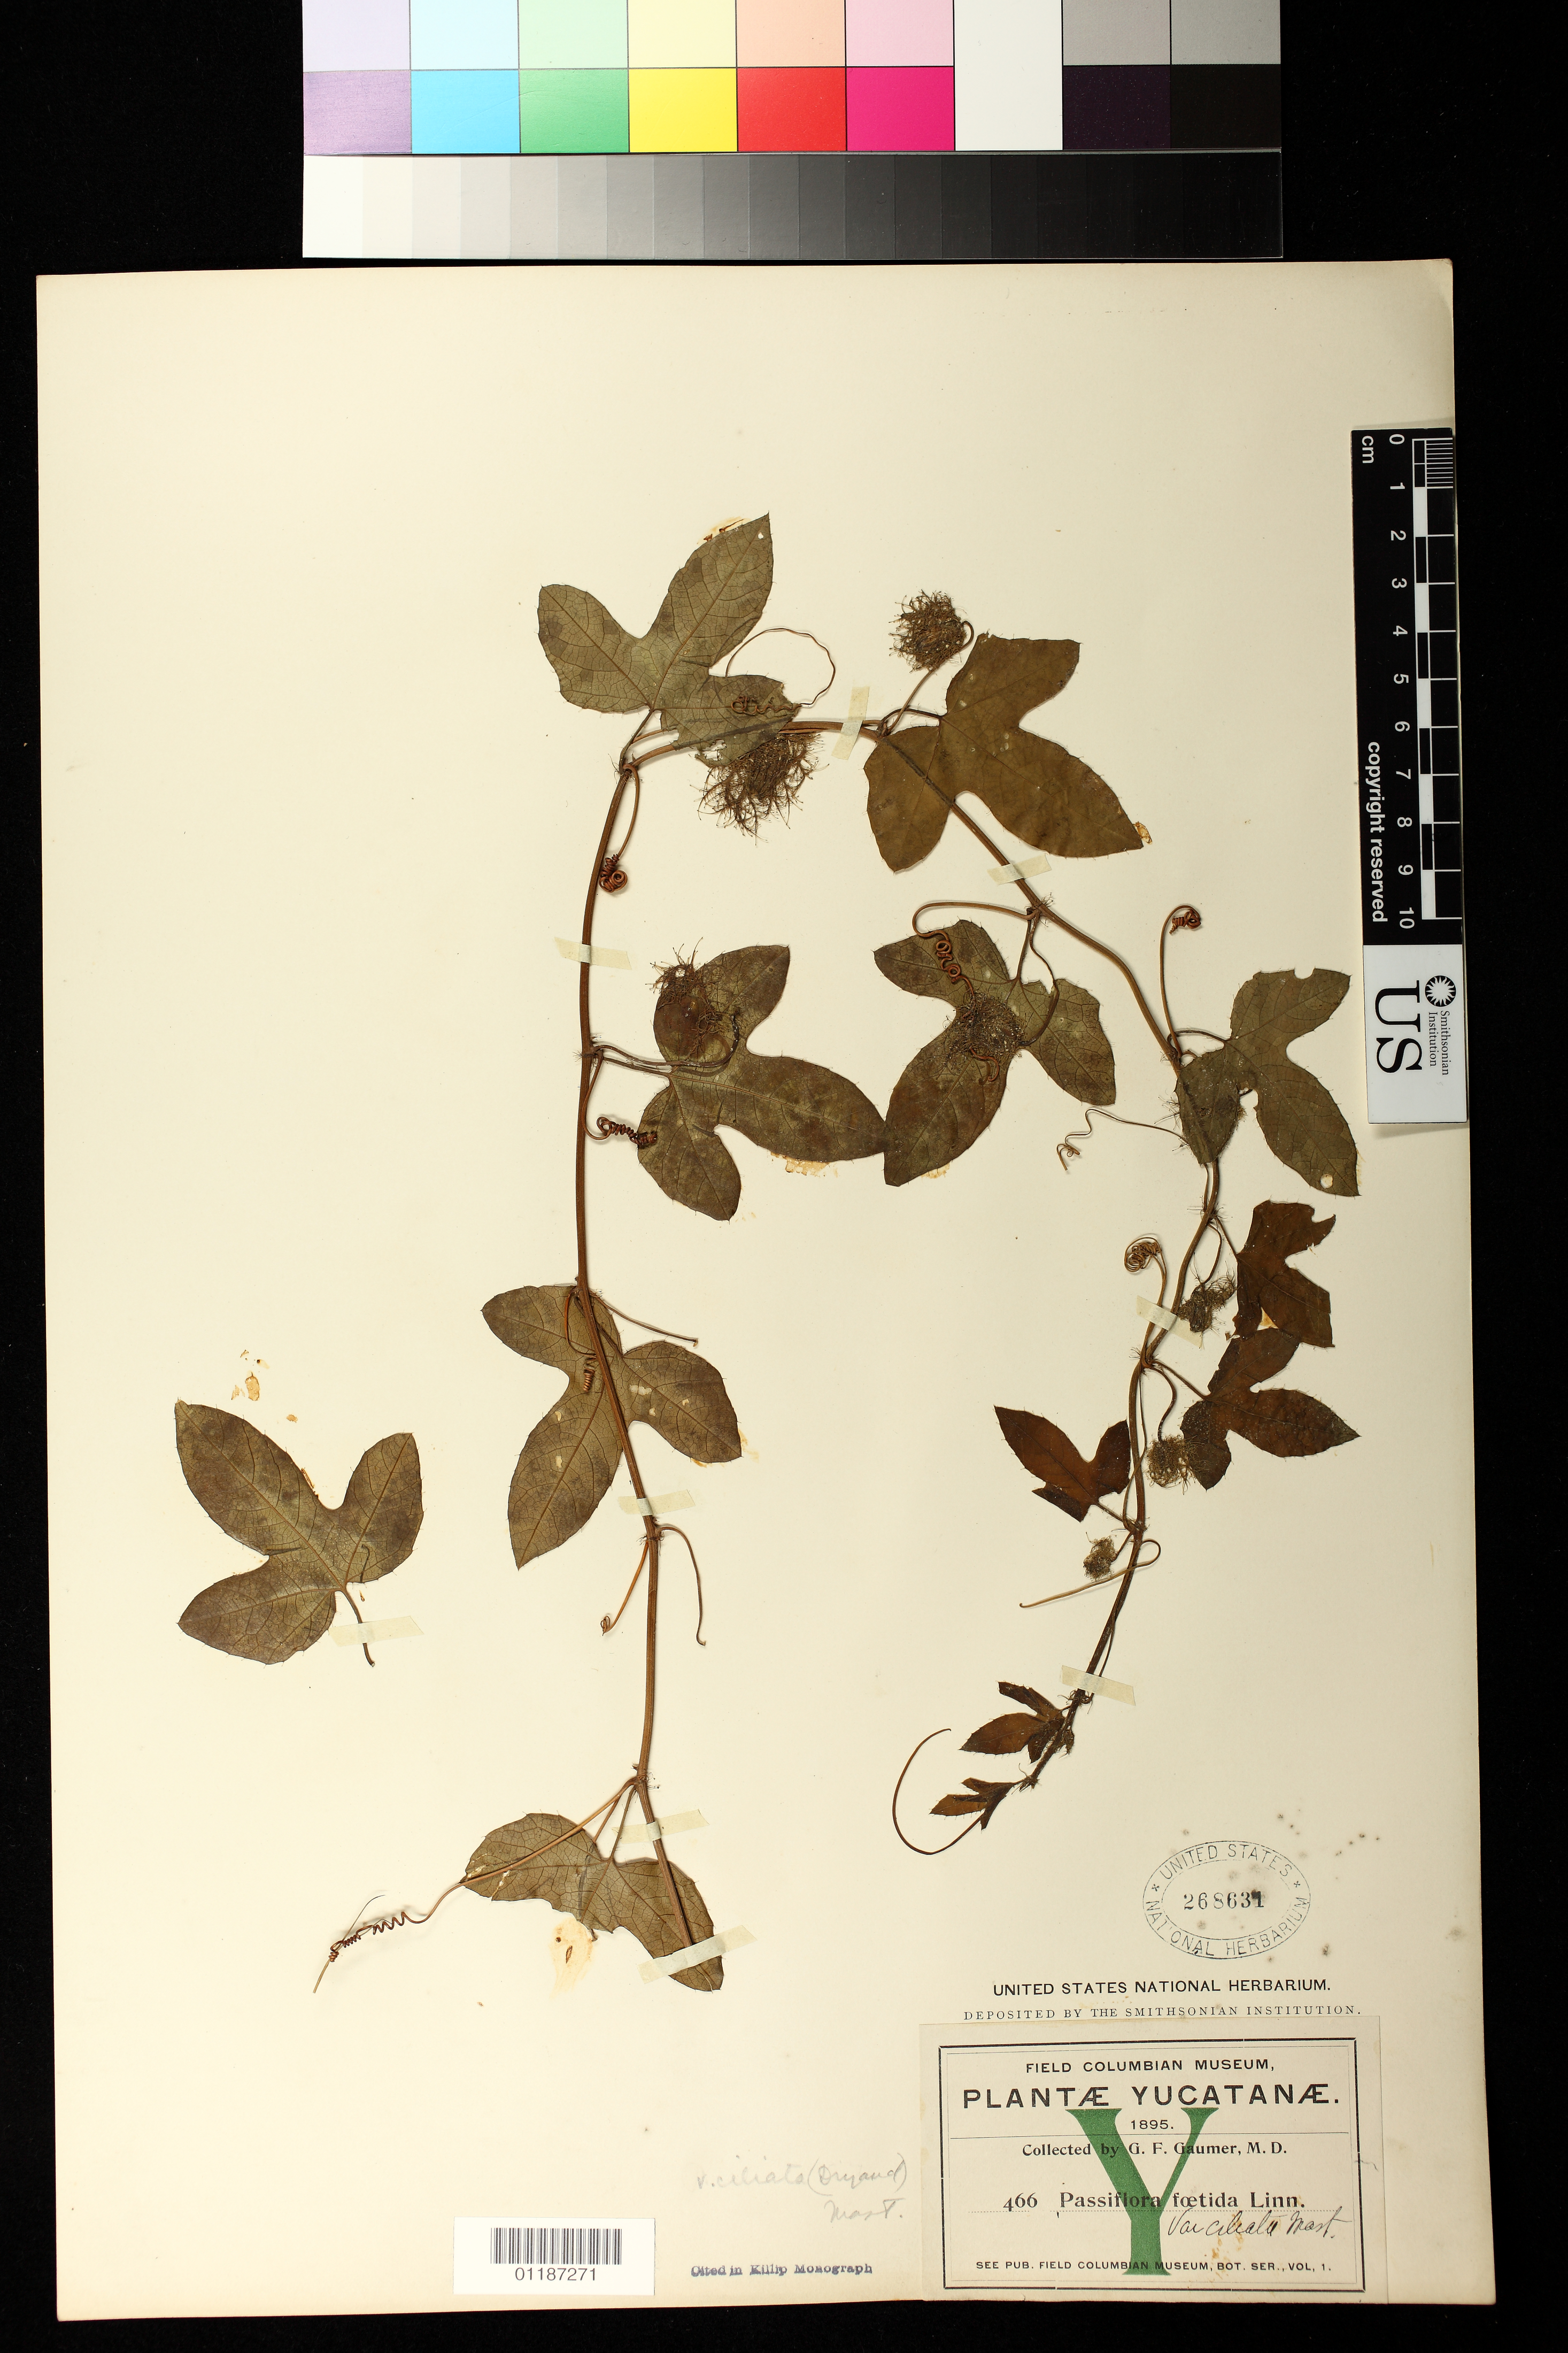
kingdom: Plantae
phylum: Tracheophyta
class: Magnoliopsida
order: Malpighiales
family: Passifloraceae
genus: Passiflora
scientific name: Passiflora ciliata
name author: Aiton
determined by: Svoboda, Harlan T., (NA), US Department of Agriculture (UNITED STATES)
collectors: G. F. Gaumer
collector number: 466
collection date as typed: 1895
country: Mexico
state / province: Yucatán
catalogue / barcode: US 268631